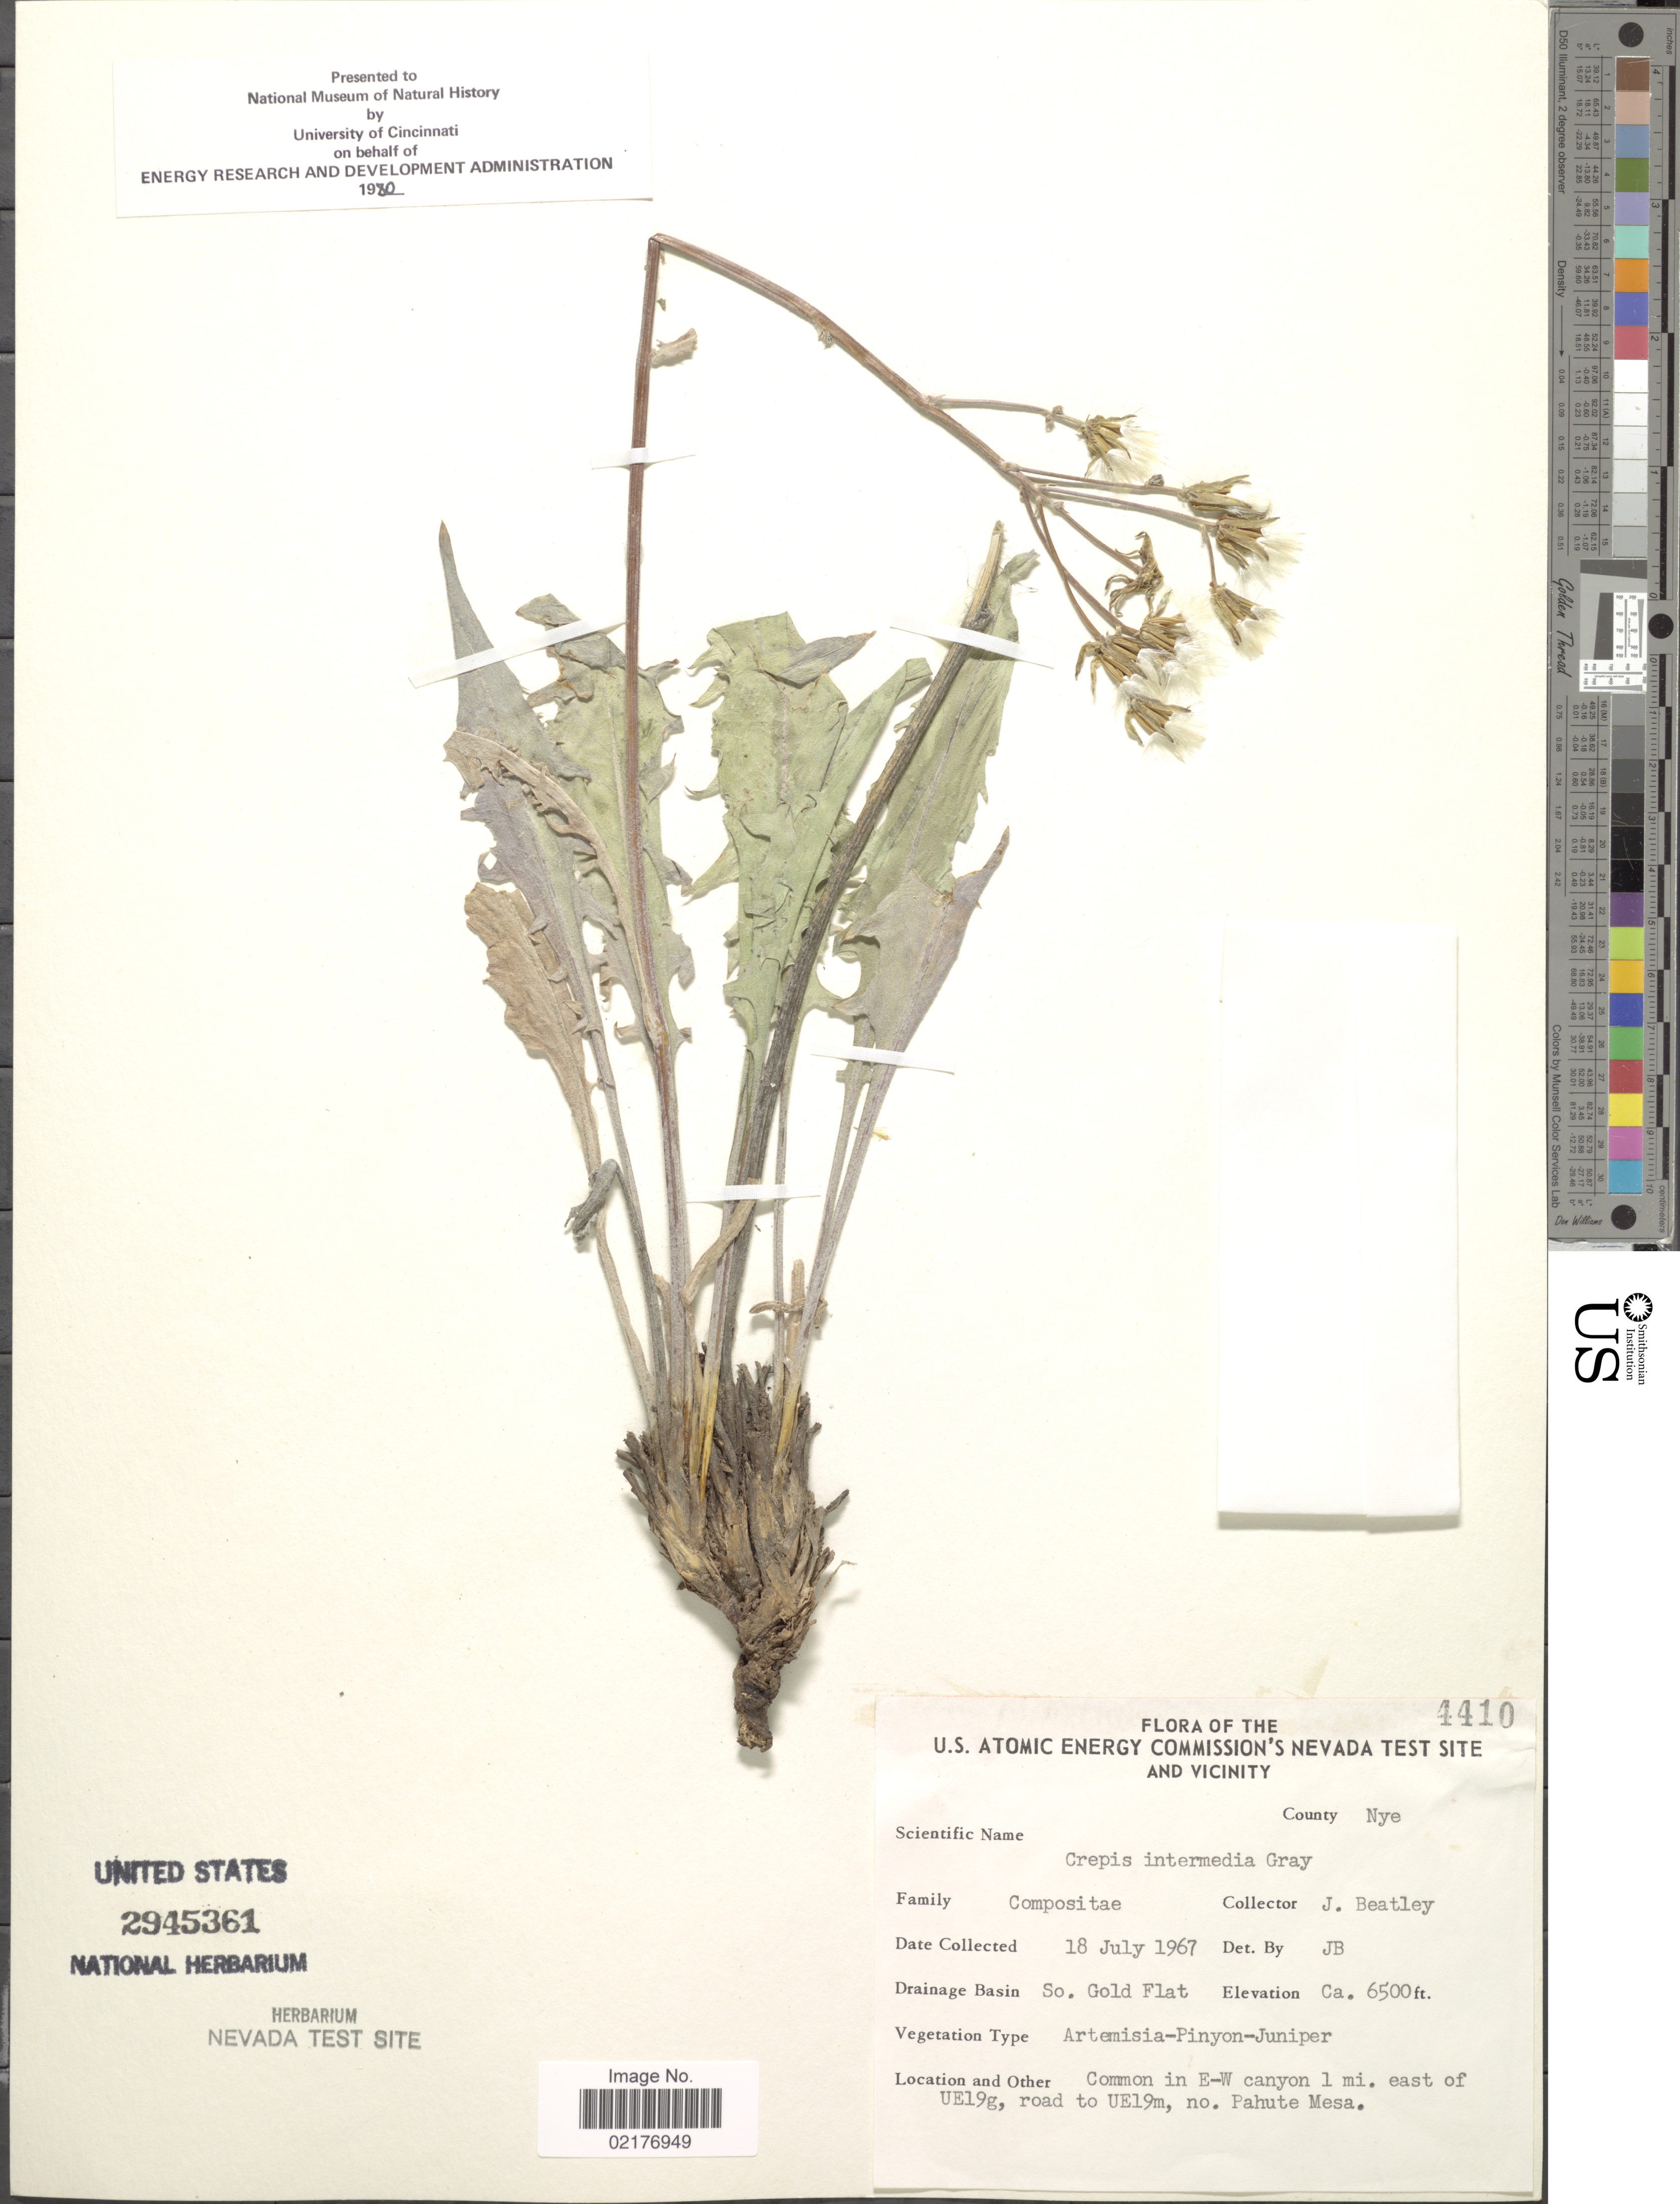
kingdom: Plantae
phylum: Tracheophyta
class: Magnoliopsida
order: Asterales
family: Asteraceae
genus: Crepis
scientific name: Crepis intermedia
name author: A. Gray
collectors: J. C. Beatley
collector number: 4410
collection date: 1967-07-18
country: United States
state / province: Nevada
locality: U.S. Atomic Energy Commission's Nevada Test Site and Vicinity, County Nye, Drainage Basin So. Gold Flat, Common in E-W canyon 1 mi. east of UE19g, road to UE19m, no. Pahute Mesa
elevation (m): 1981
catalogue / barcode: US 2945361